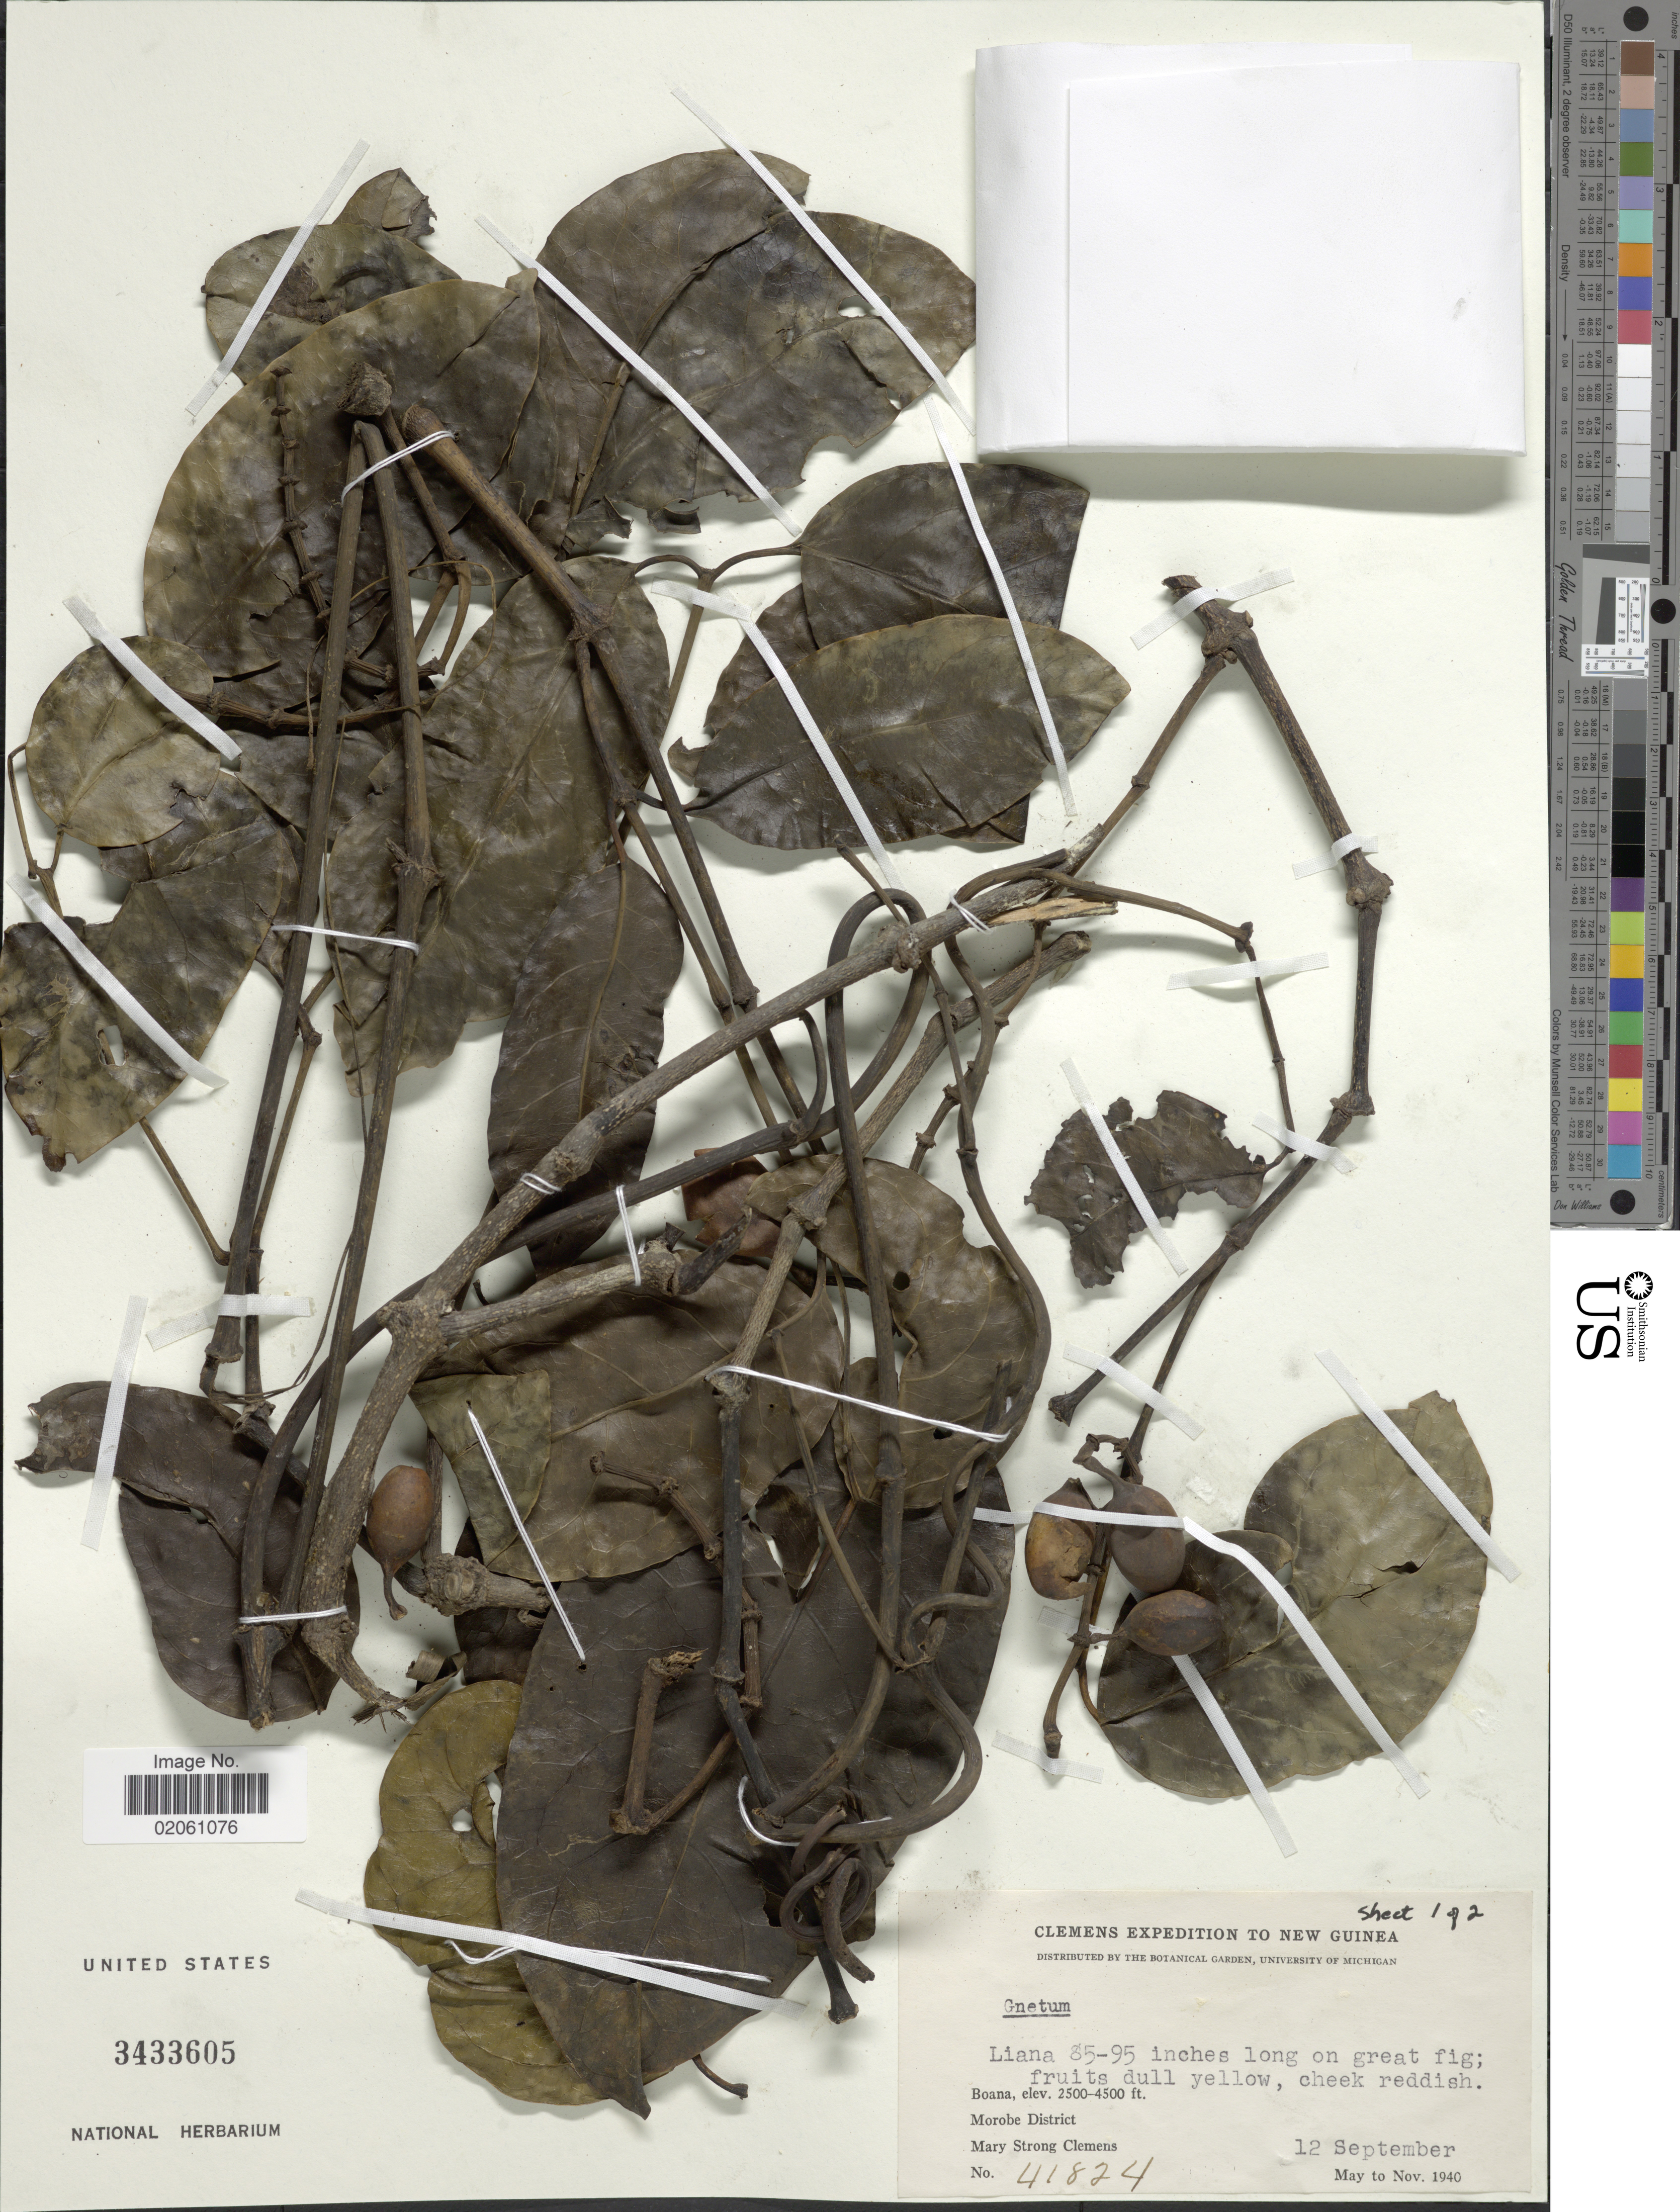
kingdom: Plantae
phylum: Tracheophyta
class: Gnetopsida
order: Gnetales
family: Gnetaceae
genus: Gnetum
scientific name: Gnetum sp.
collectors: M. S. Clemens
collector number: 41824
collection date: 1940-09-12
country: Papua New Guinea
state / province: Morobe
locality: Boana, New Guinea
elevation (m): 762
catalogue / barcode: US 3433605